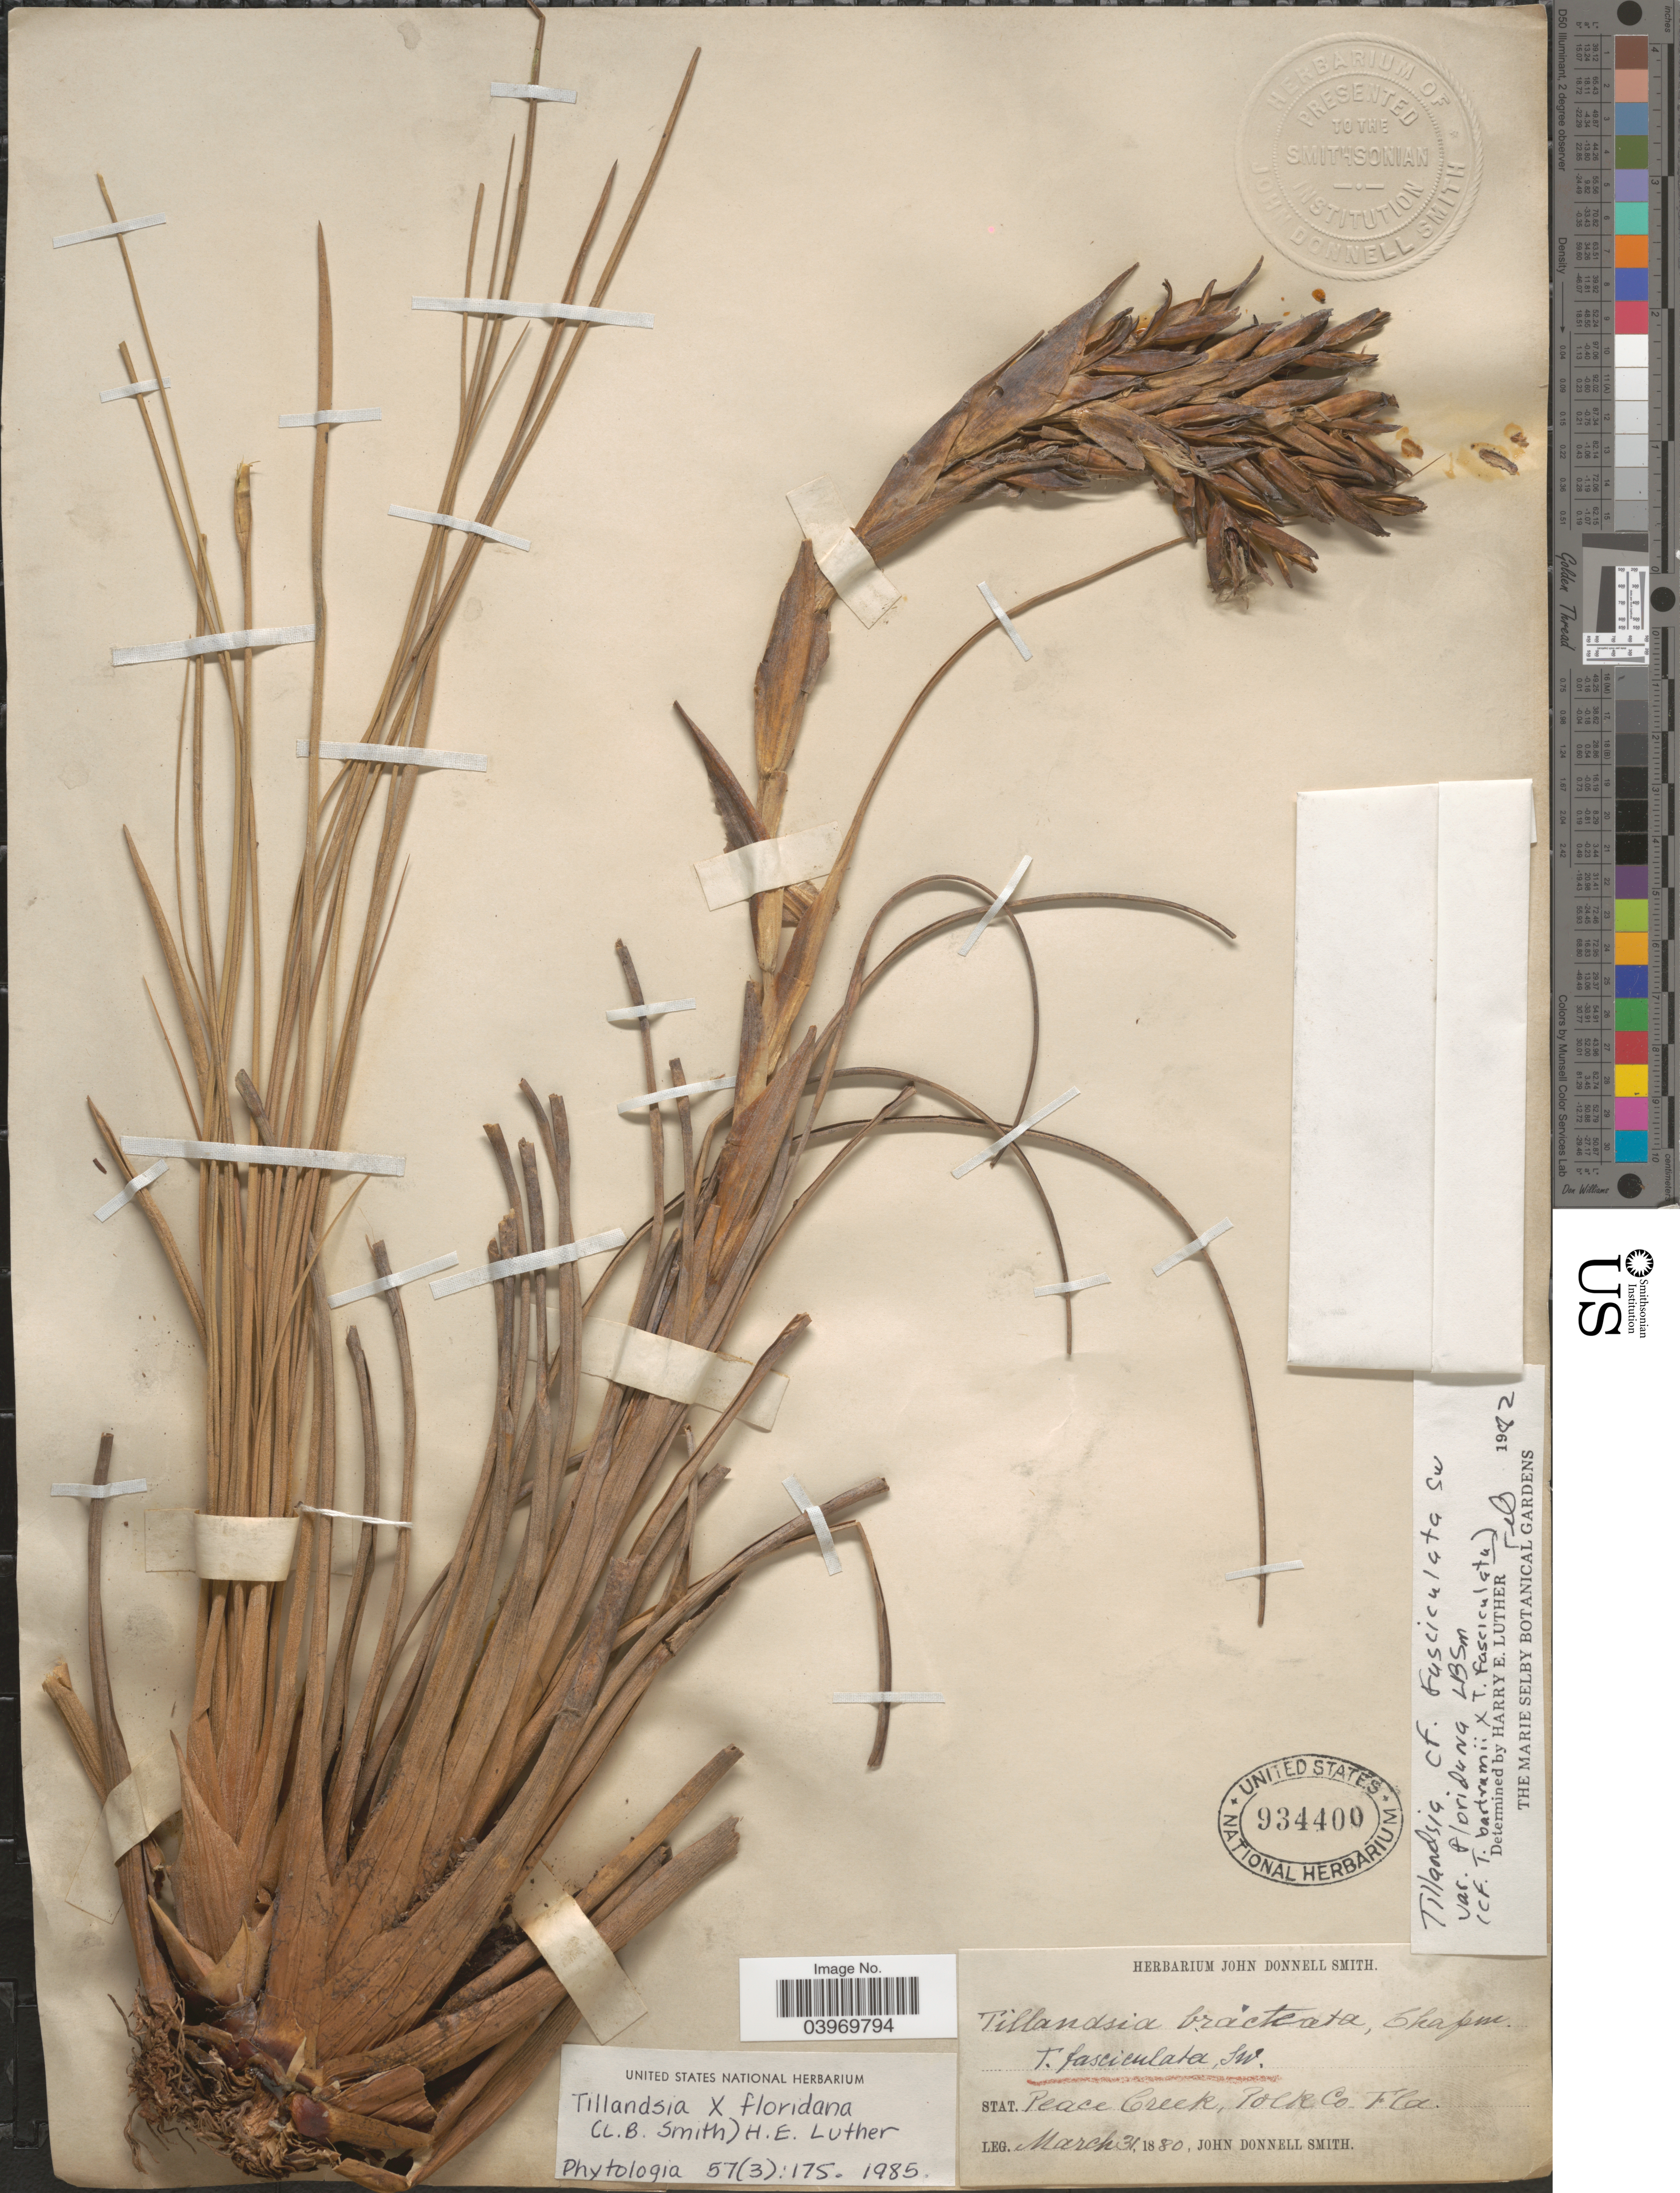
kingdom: Plantae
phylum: Tracheophyta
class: Liliopsida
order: Poales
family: Bromeliaceae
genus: Tillandsia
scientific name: Tillandsia floridana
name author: (L.B. Sm.) H. Luther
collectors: J. Donnell Smith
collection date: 1880-03-31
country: United States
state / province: Florida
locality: Stat. Peace Creek, Polk Co.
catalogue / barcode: US 934400